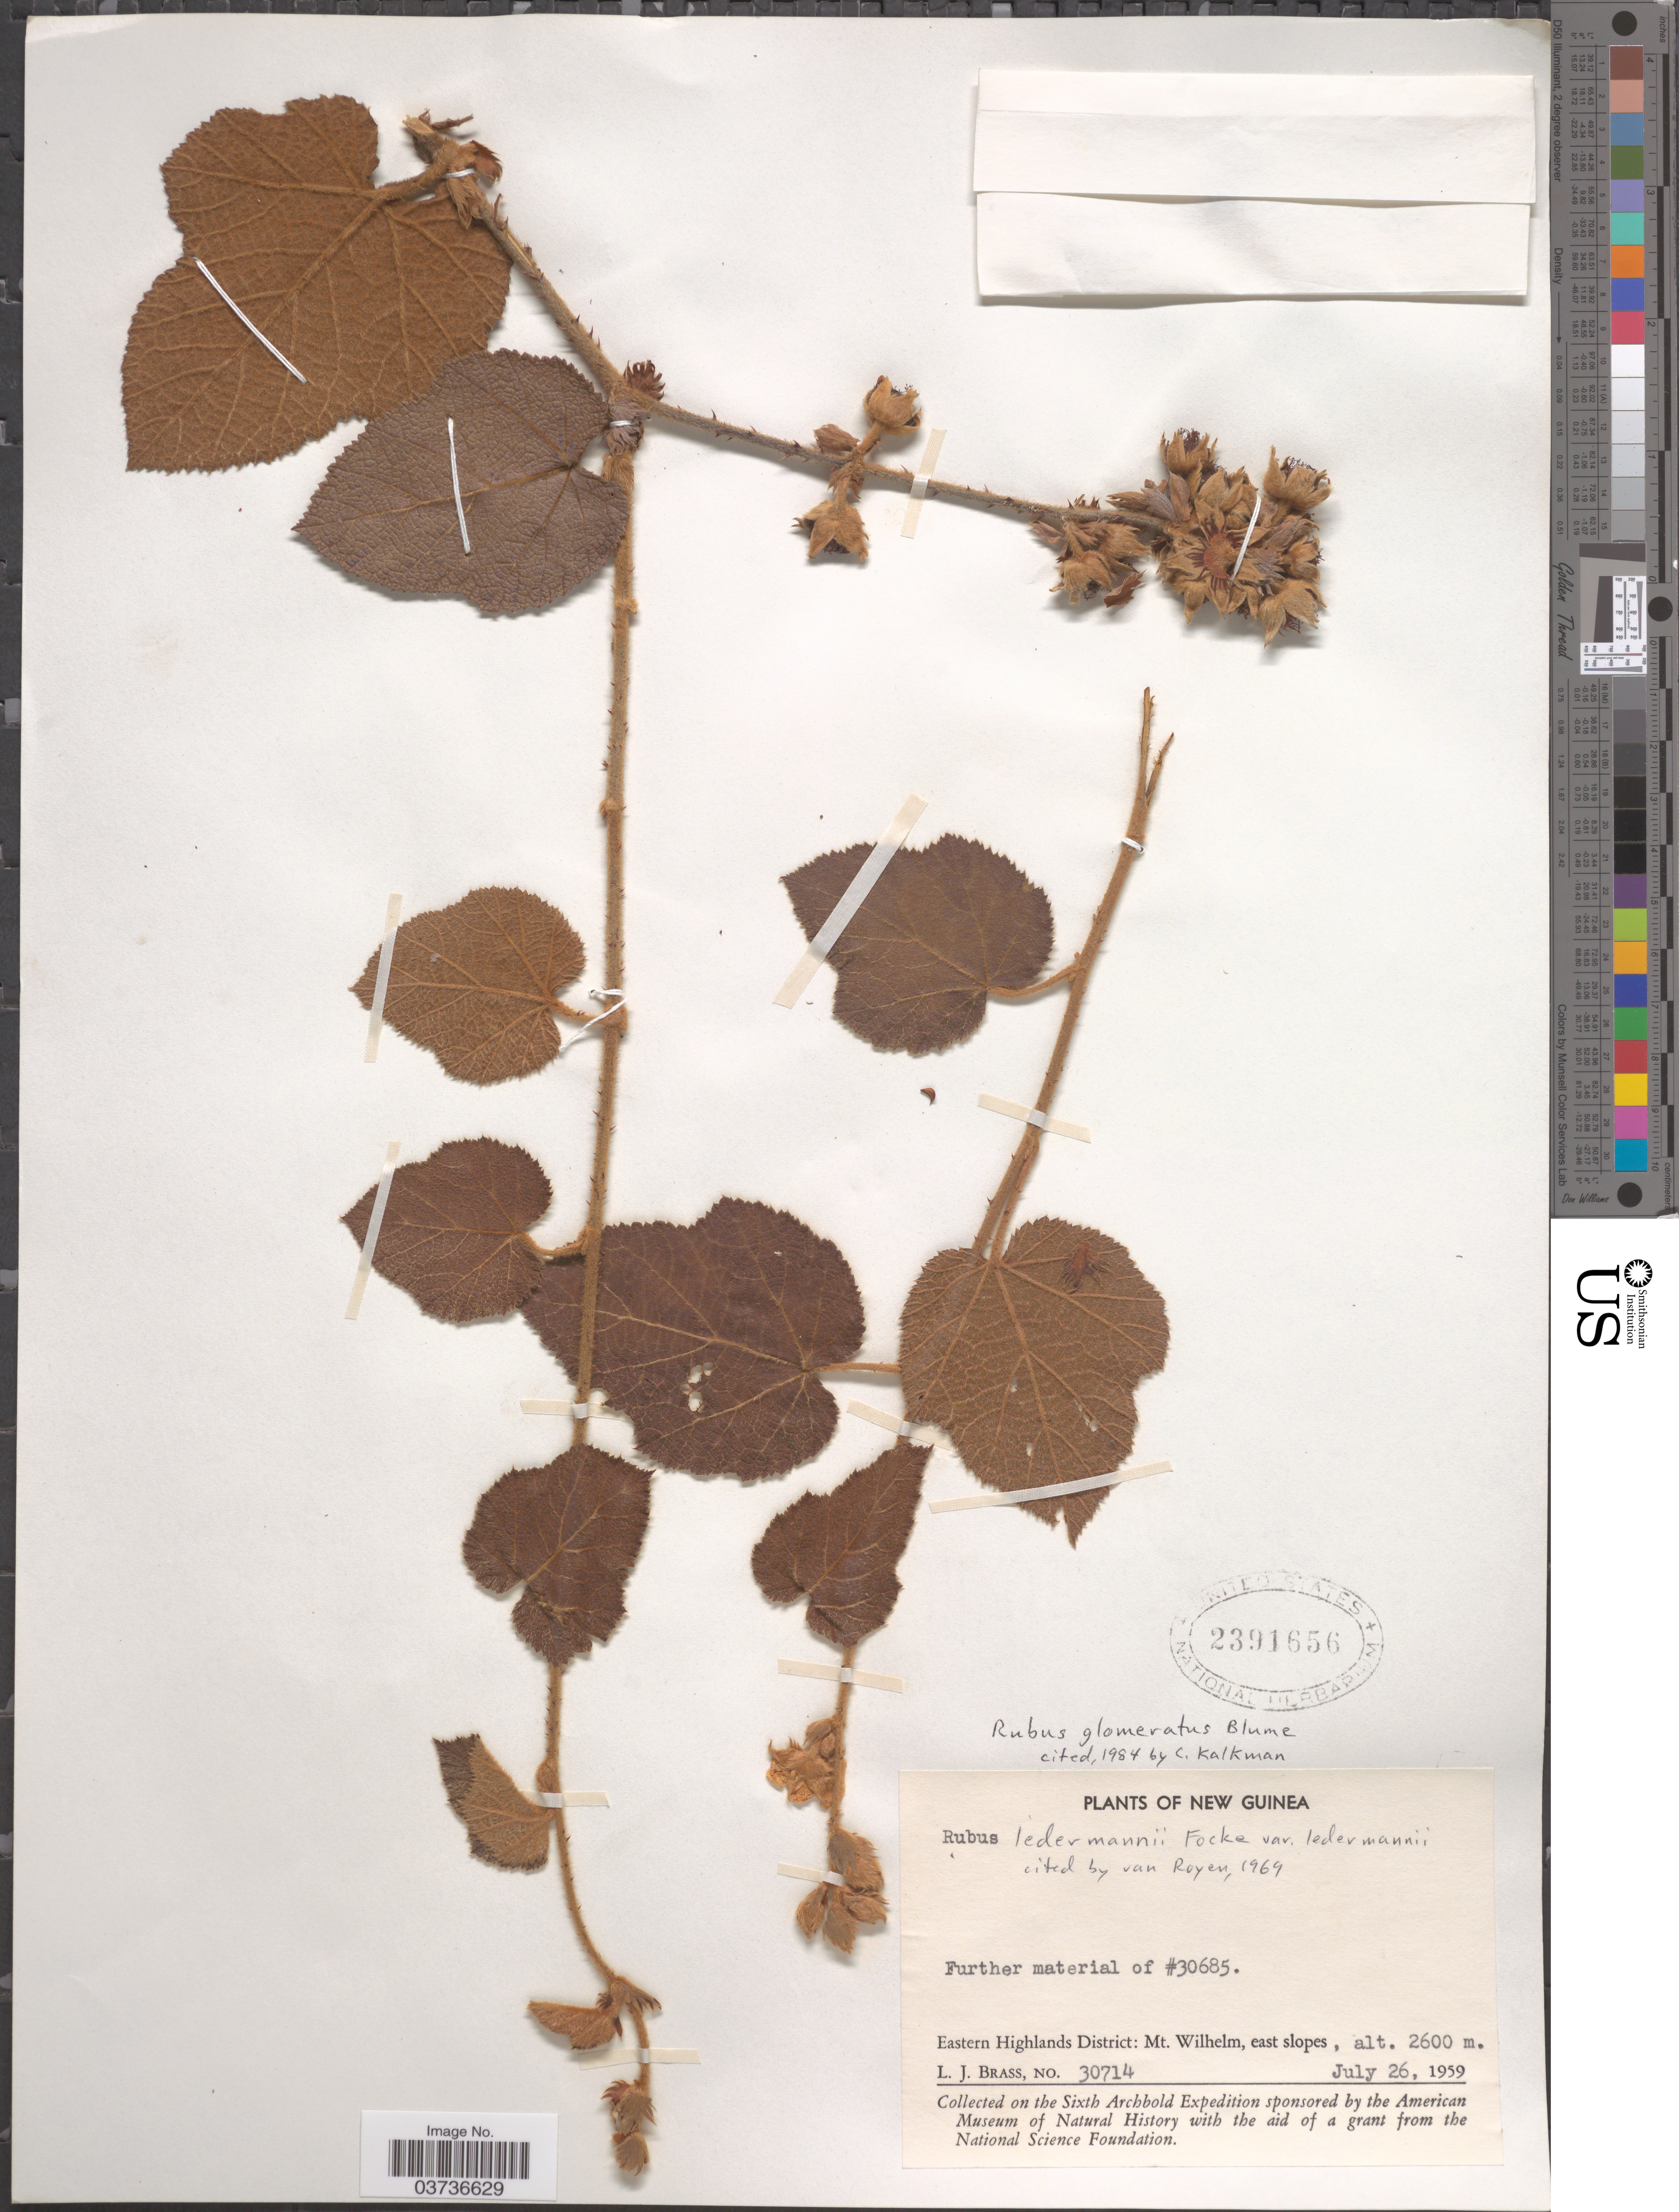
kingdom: Plantae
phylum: Tracheophyta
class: Magnoliopsida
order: Rosales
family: Rosaceae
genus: Rubus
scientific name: Rubus glomeratus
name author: Blume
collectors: L. J. Brass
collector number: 30714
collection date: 1959-07-26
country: Papua New Guinea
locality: New Guinea. Eastern Highlands District: Mt. Wilhelm, east slopes.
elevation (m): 2600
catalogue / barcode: US 2391656